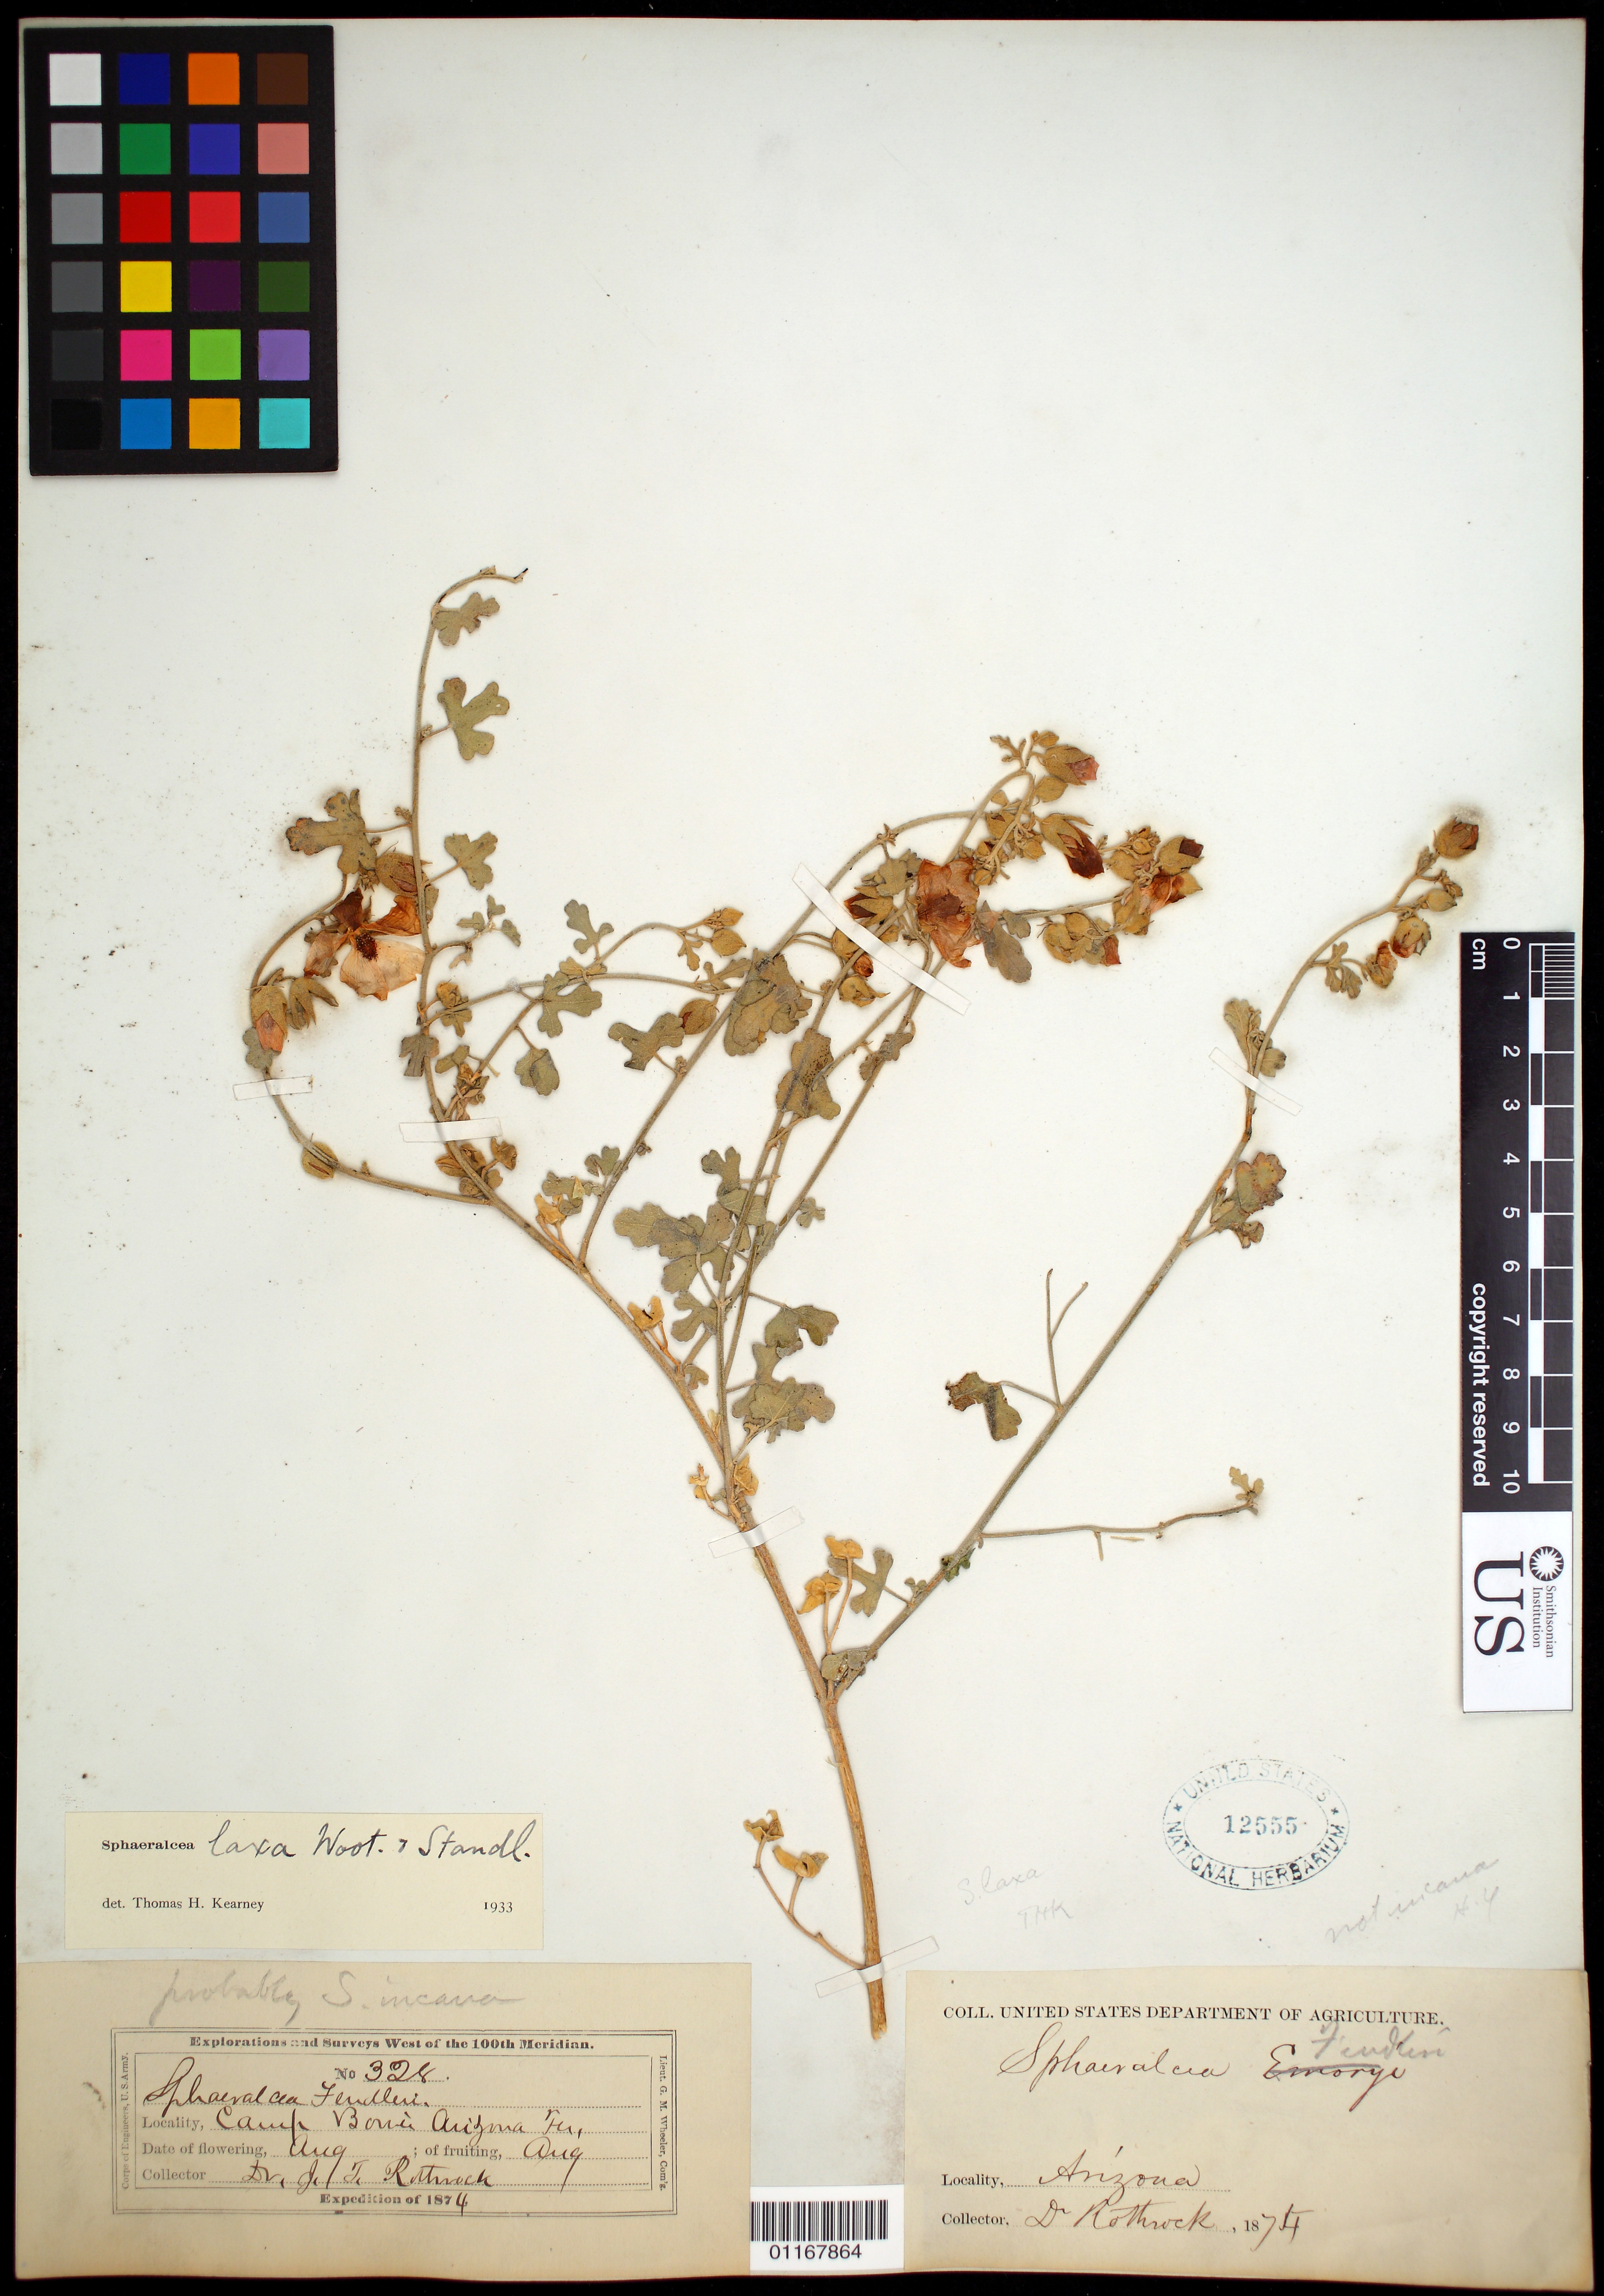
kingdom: Plantae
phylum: Tracheophyta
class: Magnoliopsida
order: Malvales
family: Malvaceae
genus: Sphaeralcea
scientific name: Sphaeralcea laxa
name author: Wooton & Standl.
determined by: Kearney, T. H.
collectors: J. T. Rothrock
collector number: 328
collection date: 1874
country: United States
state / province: Arizona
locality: Camp Bowie.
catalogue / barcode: US 12555